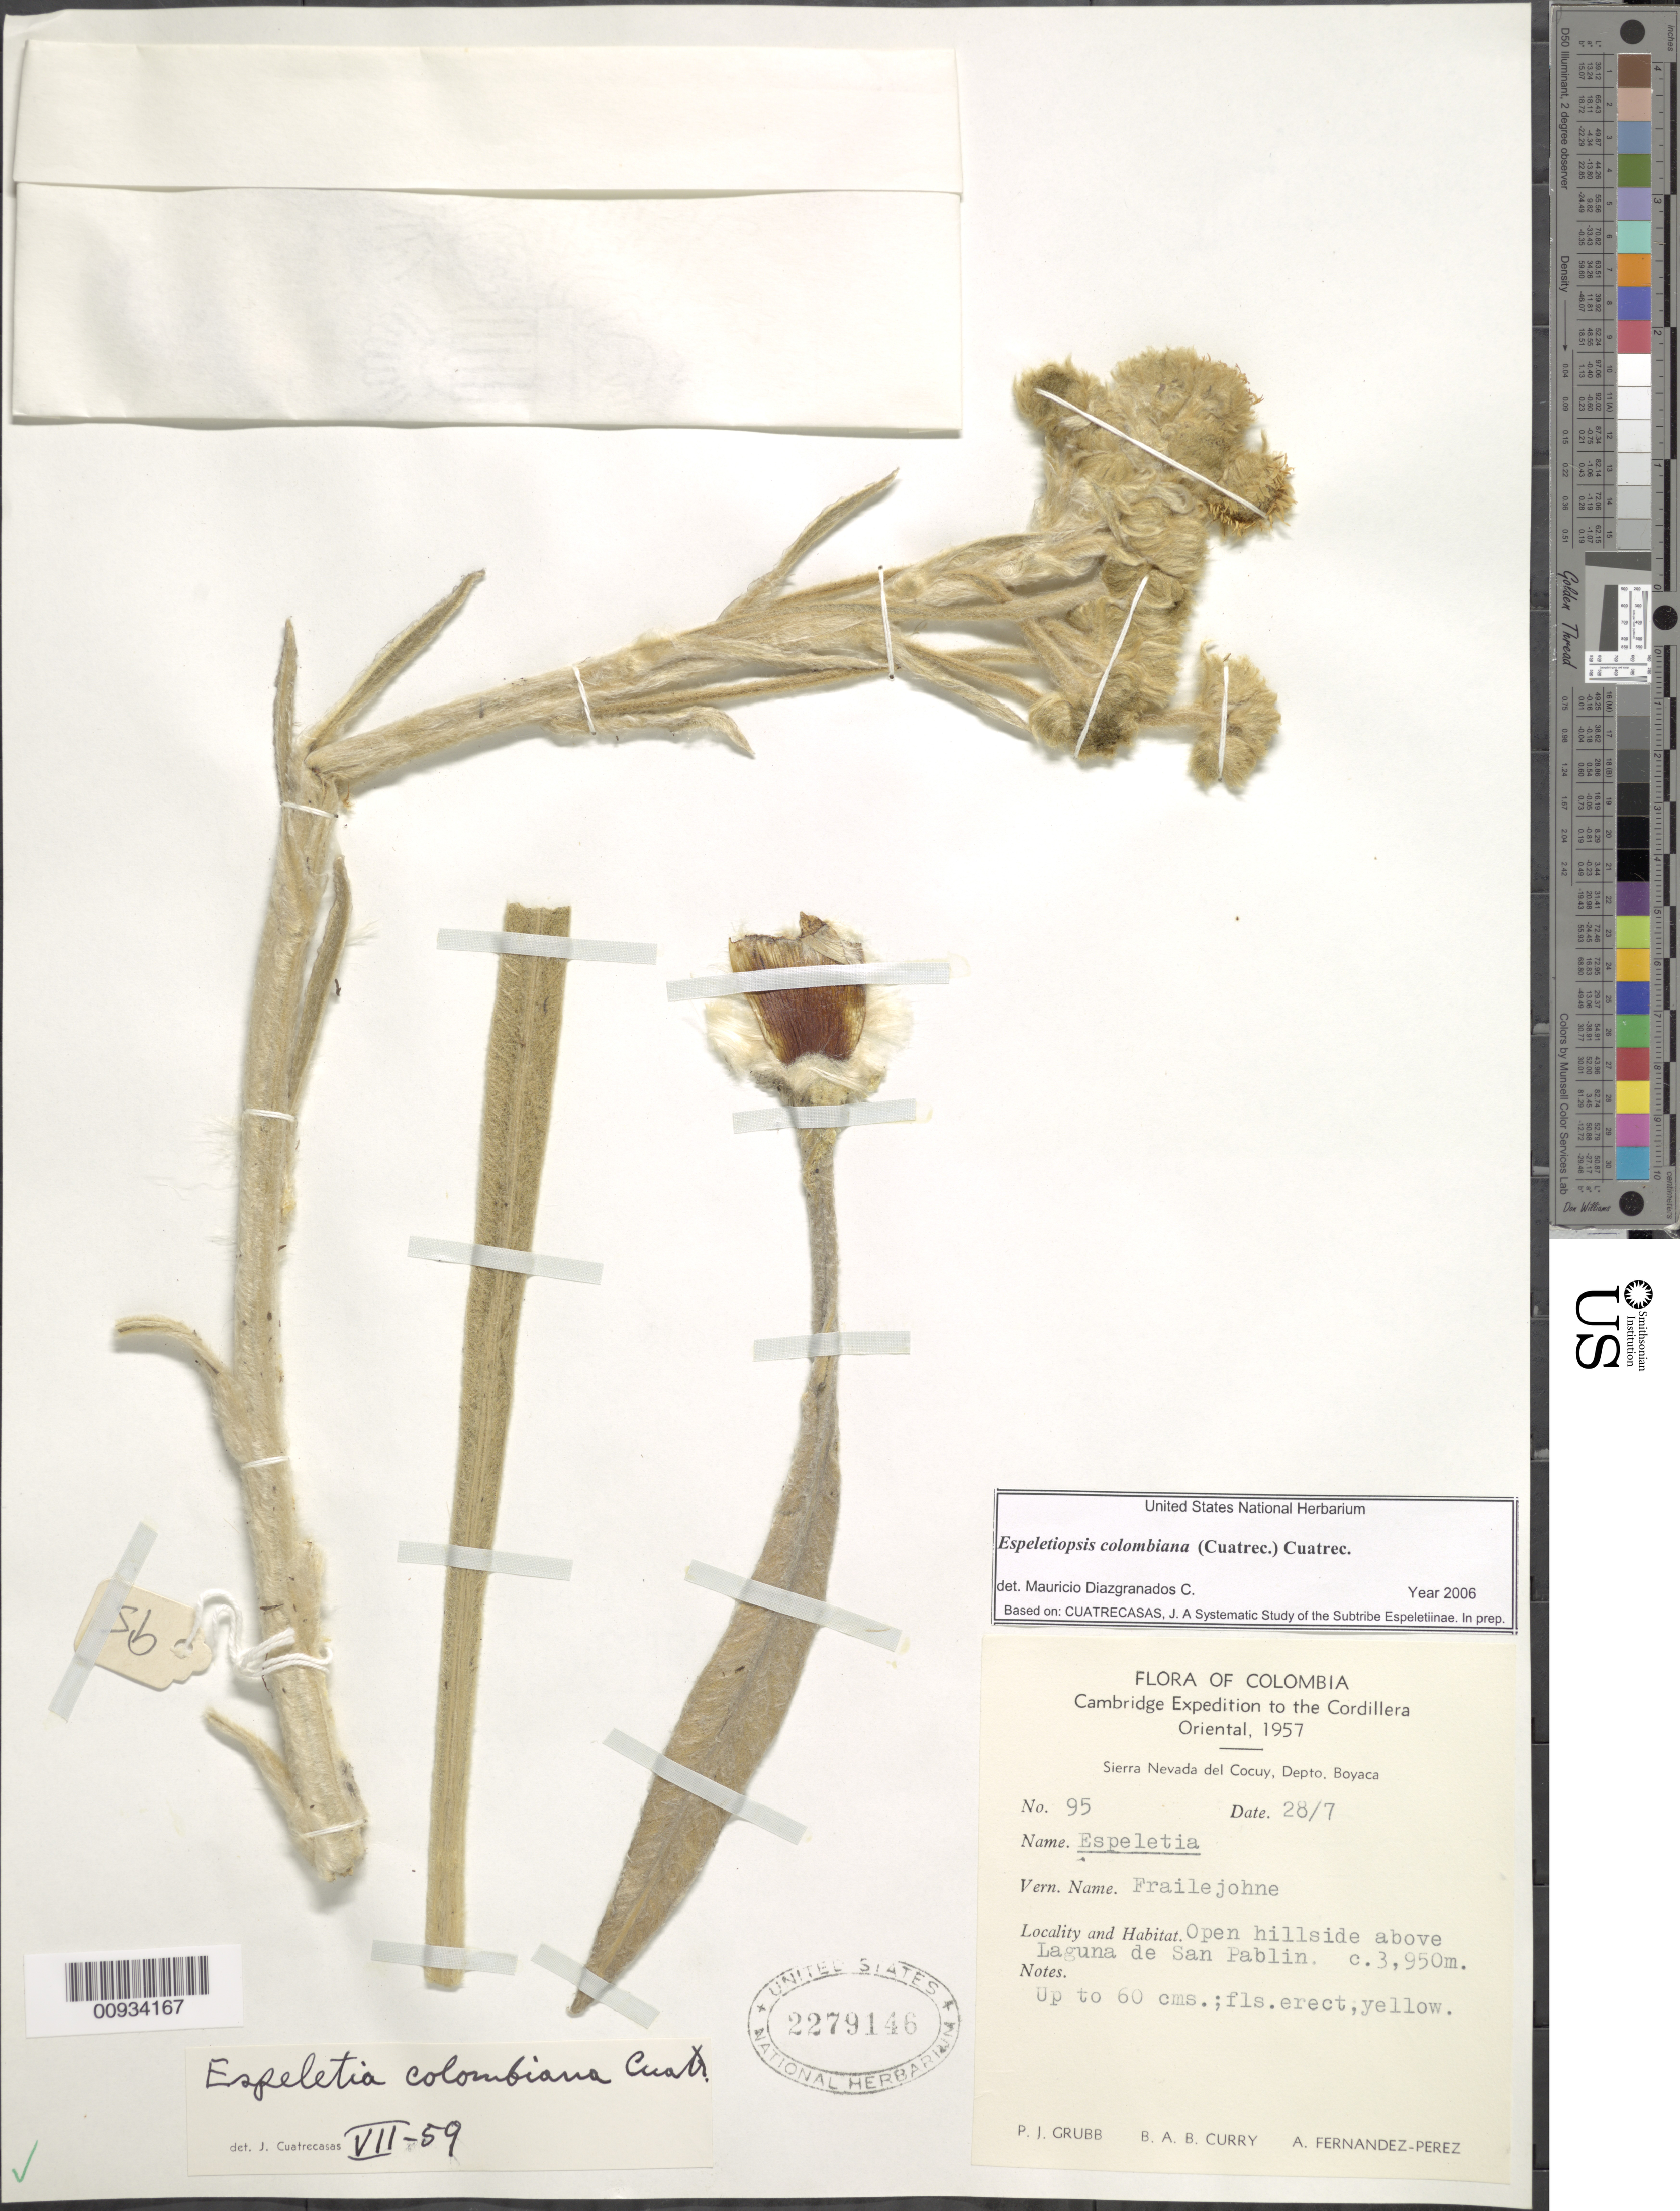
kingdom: Plantae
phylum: Tracheophyta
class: Magnoliopsida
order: Asterales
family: Asteraceae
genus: Espeletiopsis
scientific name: Espeletiopsis colombiana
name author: (Cuatrec.) Cuatrec.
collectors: P. J. Grubb, B. A. B. Curry & A. Fernández-Pérez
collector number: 95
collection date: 1957-07-28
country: Colombia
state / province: Boyacá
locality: Cordillera Oriental, Sierra Nevada del Cocuy, above Laguna de San Pablin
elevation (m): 3950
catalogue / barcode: US 2279146